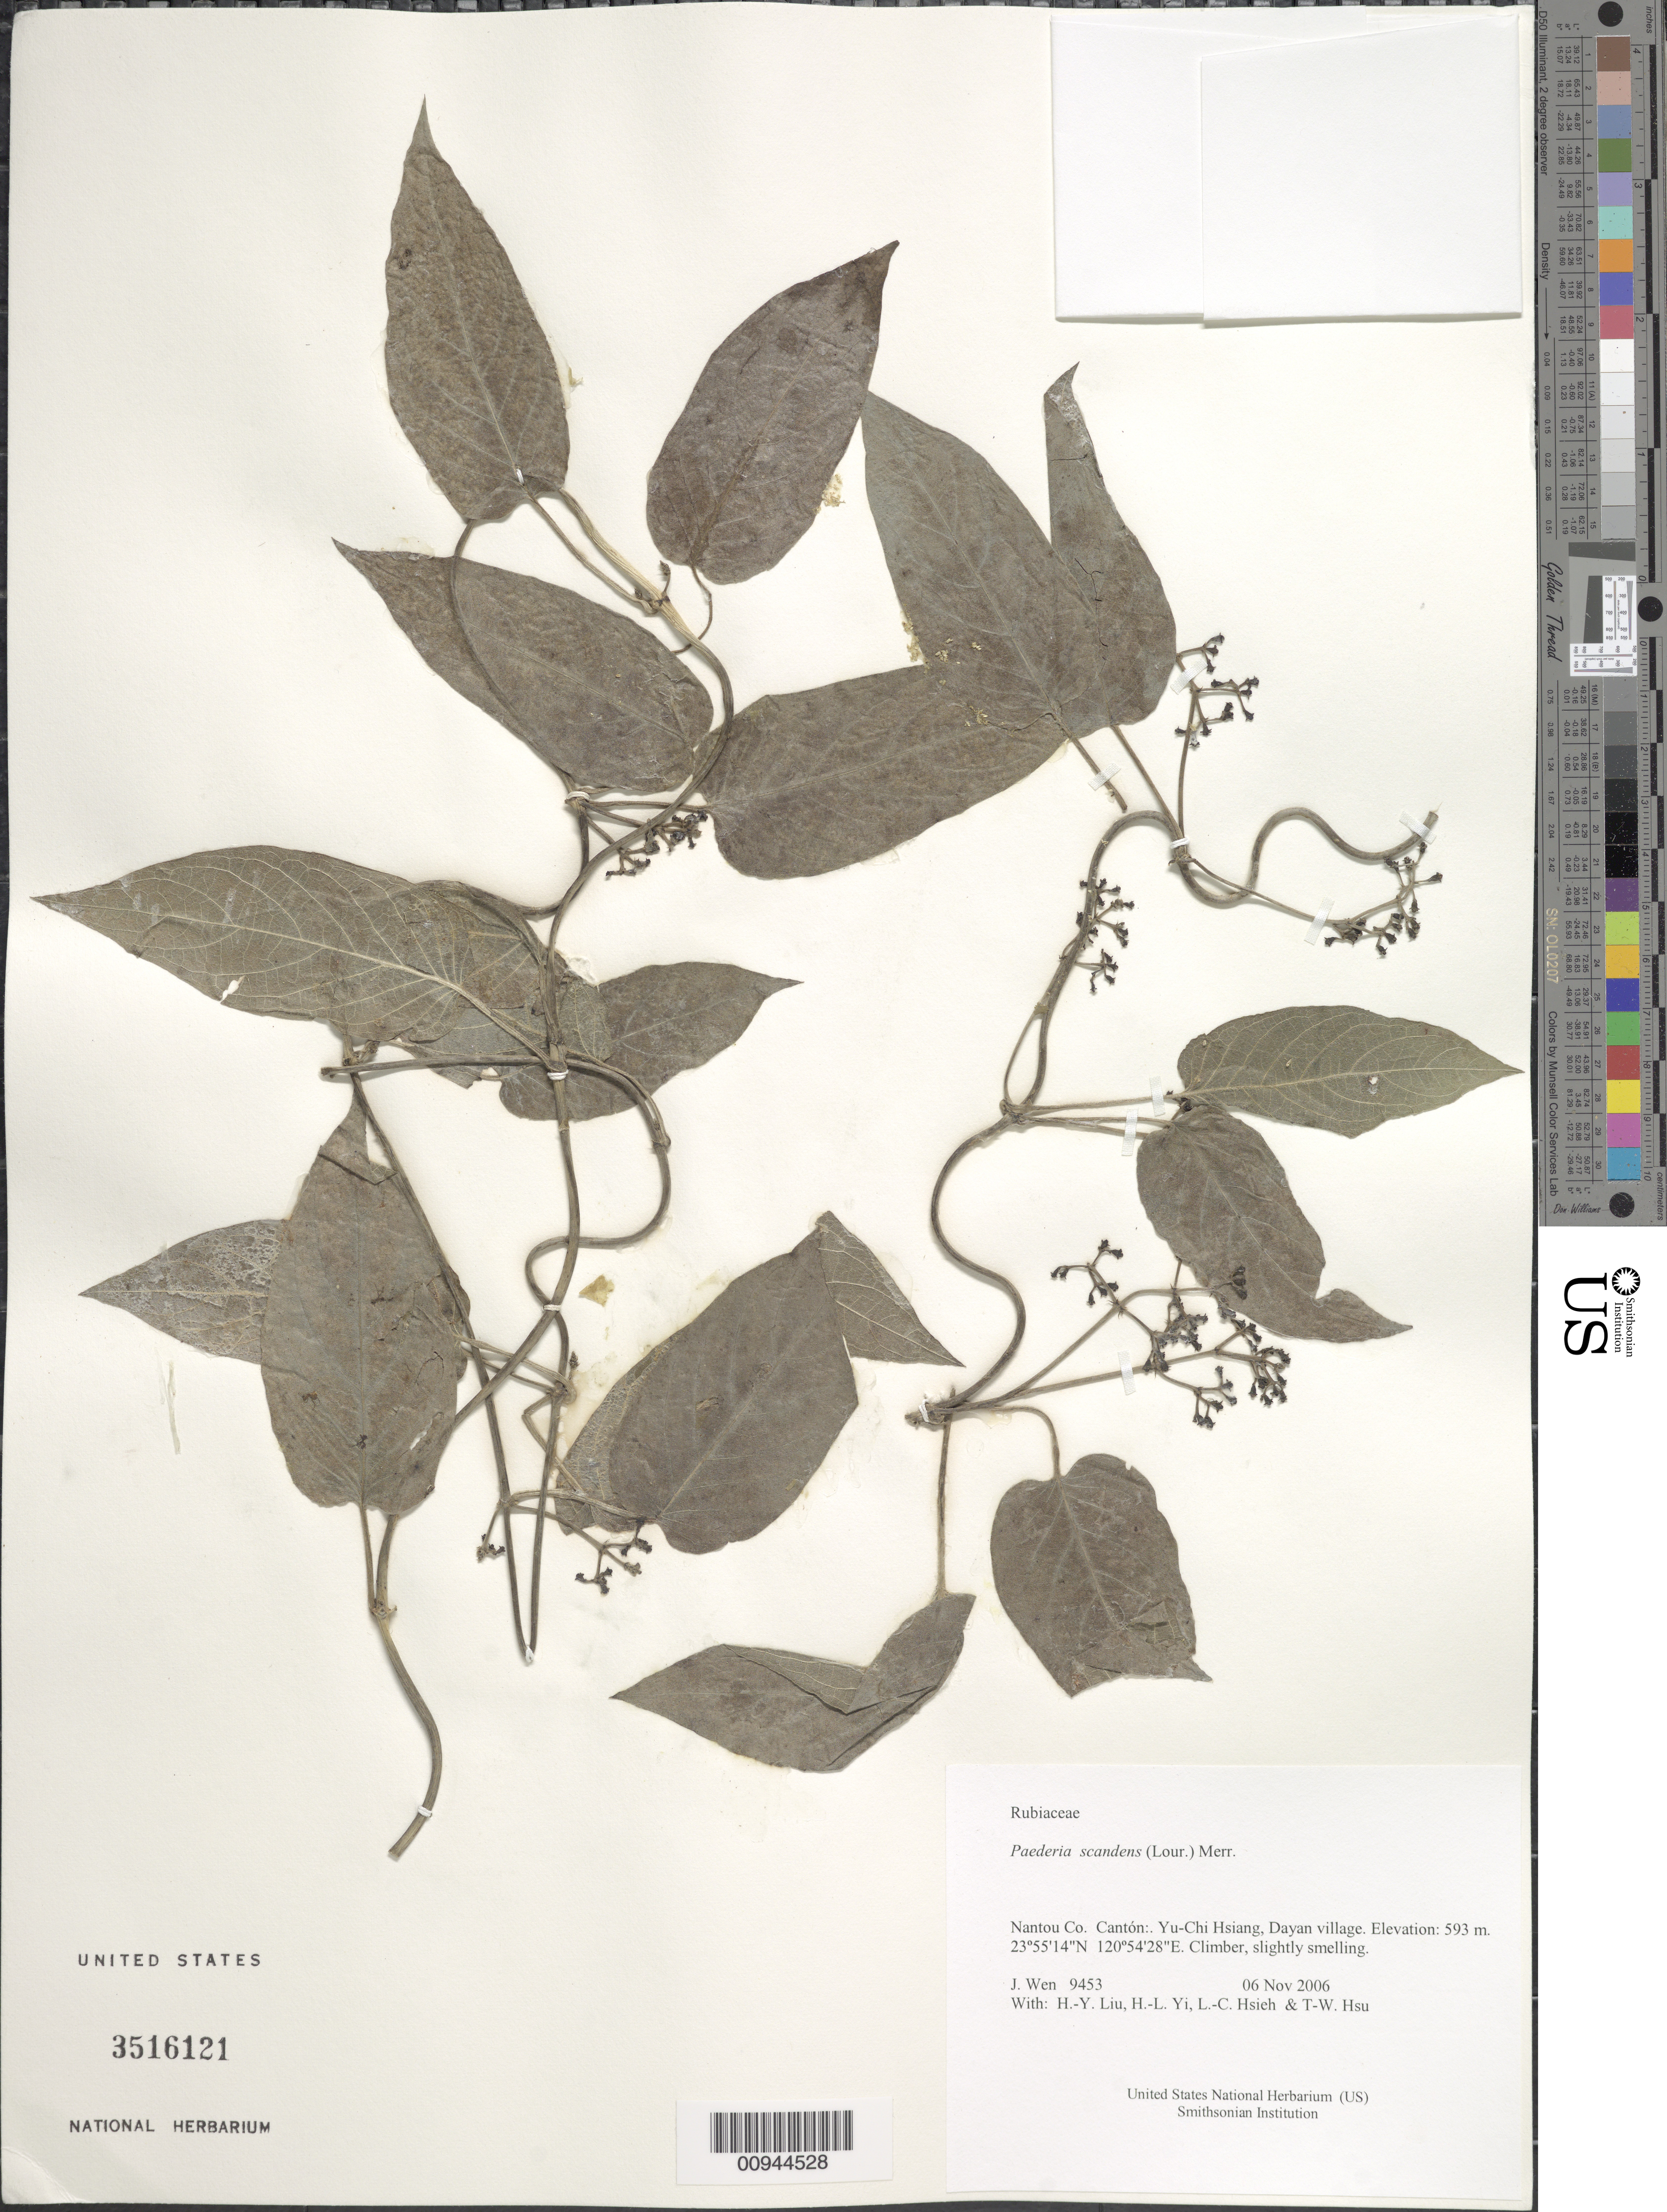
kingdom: Plantae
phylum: Tracheophyta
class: Magnoliopsida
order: Gentianales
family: Rubiaceae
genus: Paederia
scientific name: Paederia scandens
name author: (Lour.) Merr.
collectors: J. Wen, H. Liu, H. l. Yi, L. Hsieh & T. Hsu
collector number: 9453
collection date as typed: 06 Nov 2006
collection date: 2006-11-06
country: Taiwan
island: Taiwan [Formosa]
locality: Yu-Chi Hsiang, Dayan village.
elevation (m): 593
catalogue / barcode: US 3516121